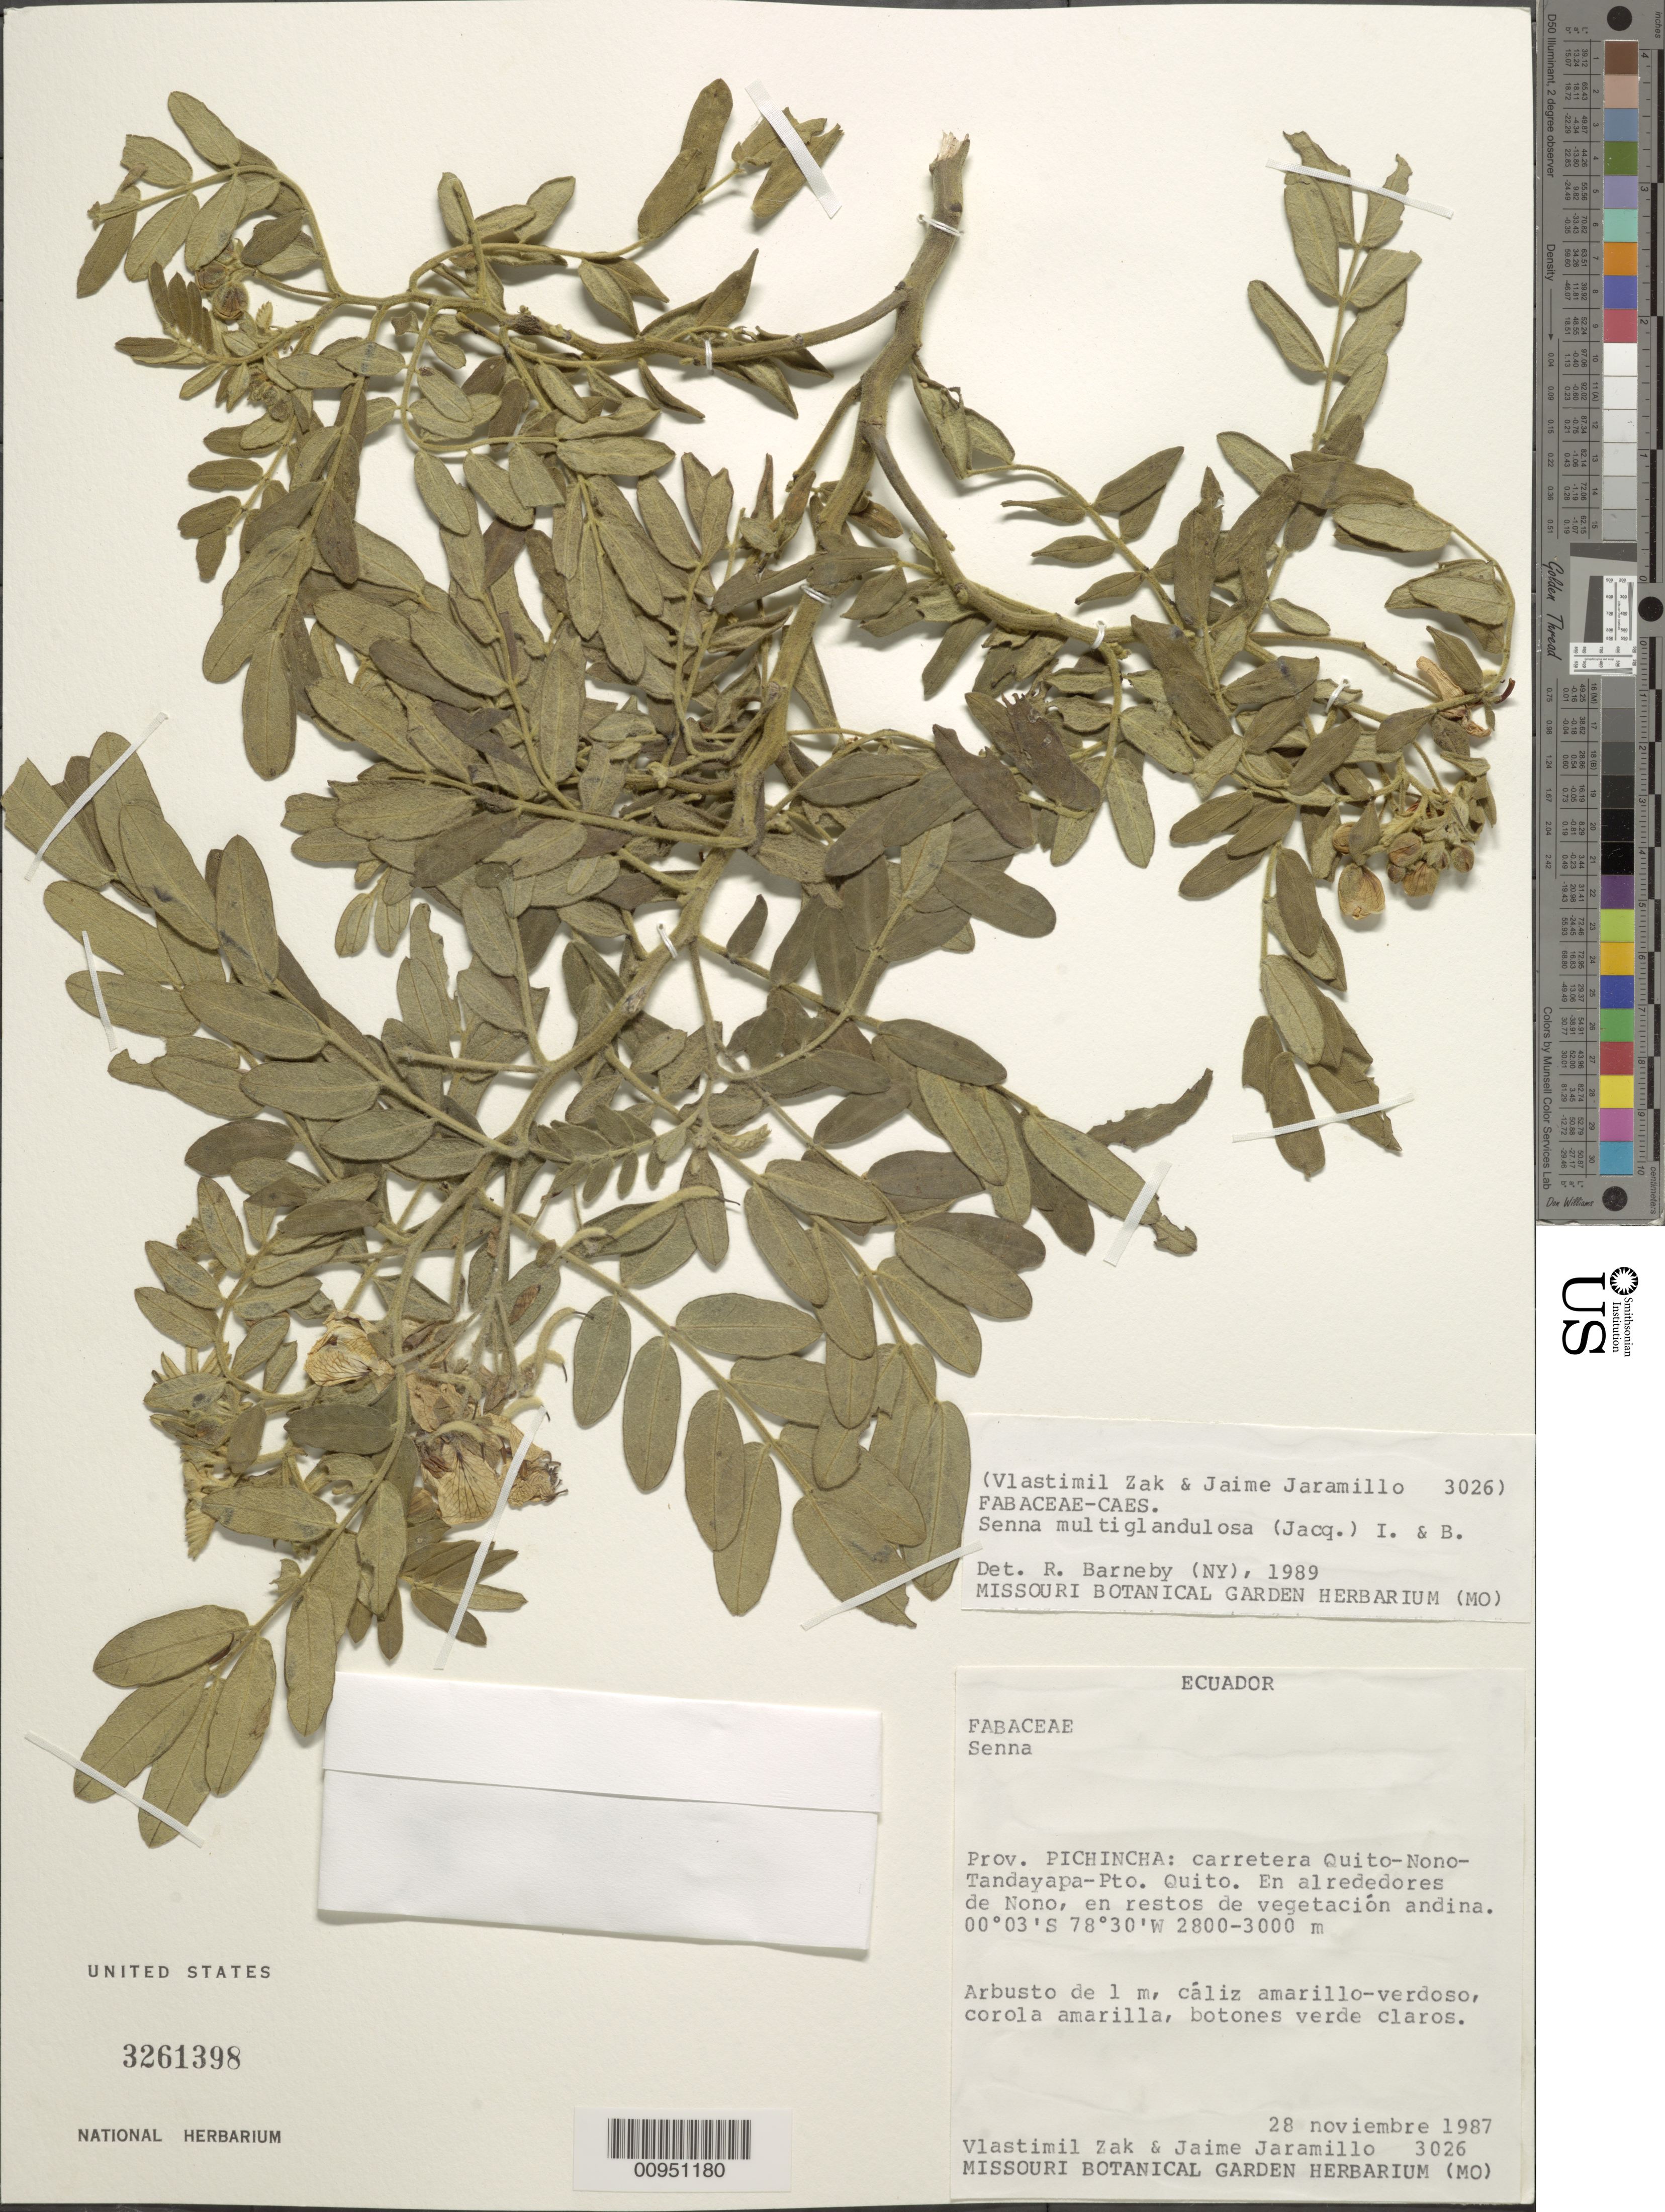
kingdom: Plantae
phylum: Tracheophyta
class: Magnoliopsida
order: Fabales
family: Fabaceae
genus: Senna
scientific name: Senna multiglandulosa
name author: (Jacq.) H.S. Irwin & Barneby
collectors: V. Zak & J. L. Jaramillo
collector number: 3026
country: Ecuador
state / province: Pichincha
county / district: Quito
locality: Quito-Nono-Tandayapa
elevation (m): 2800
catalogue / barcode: US 3261398